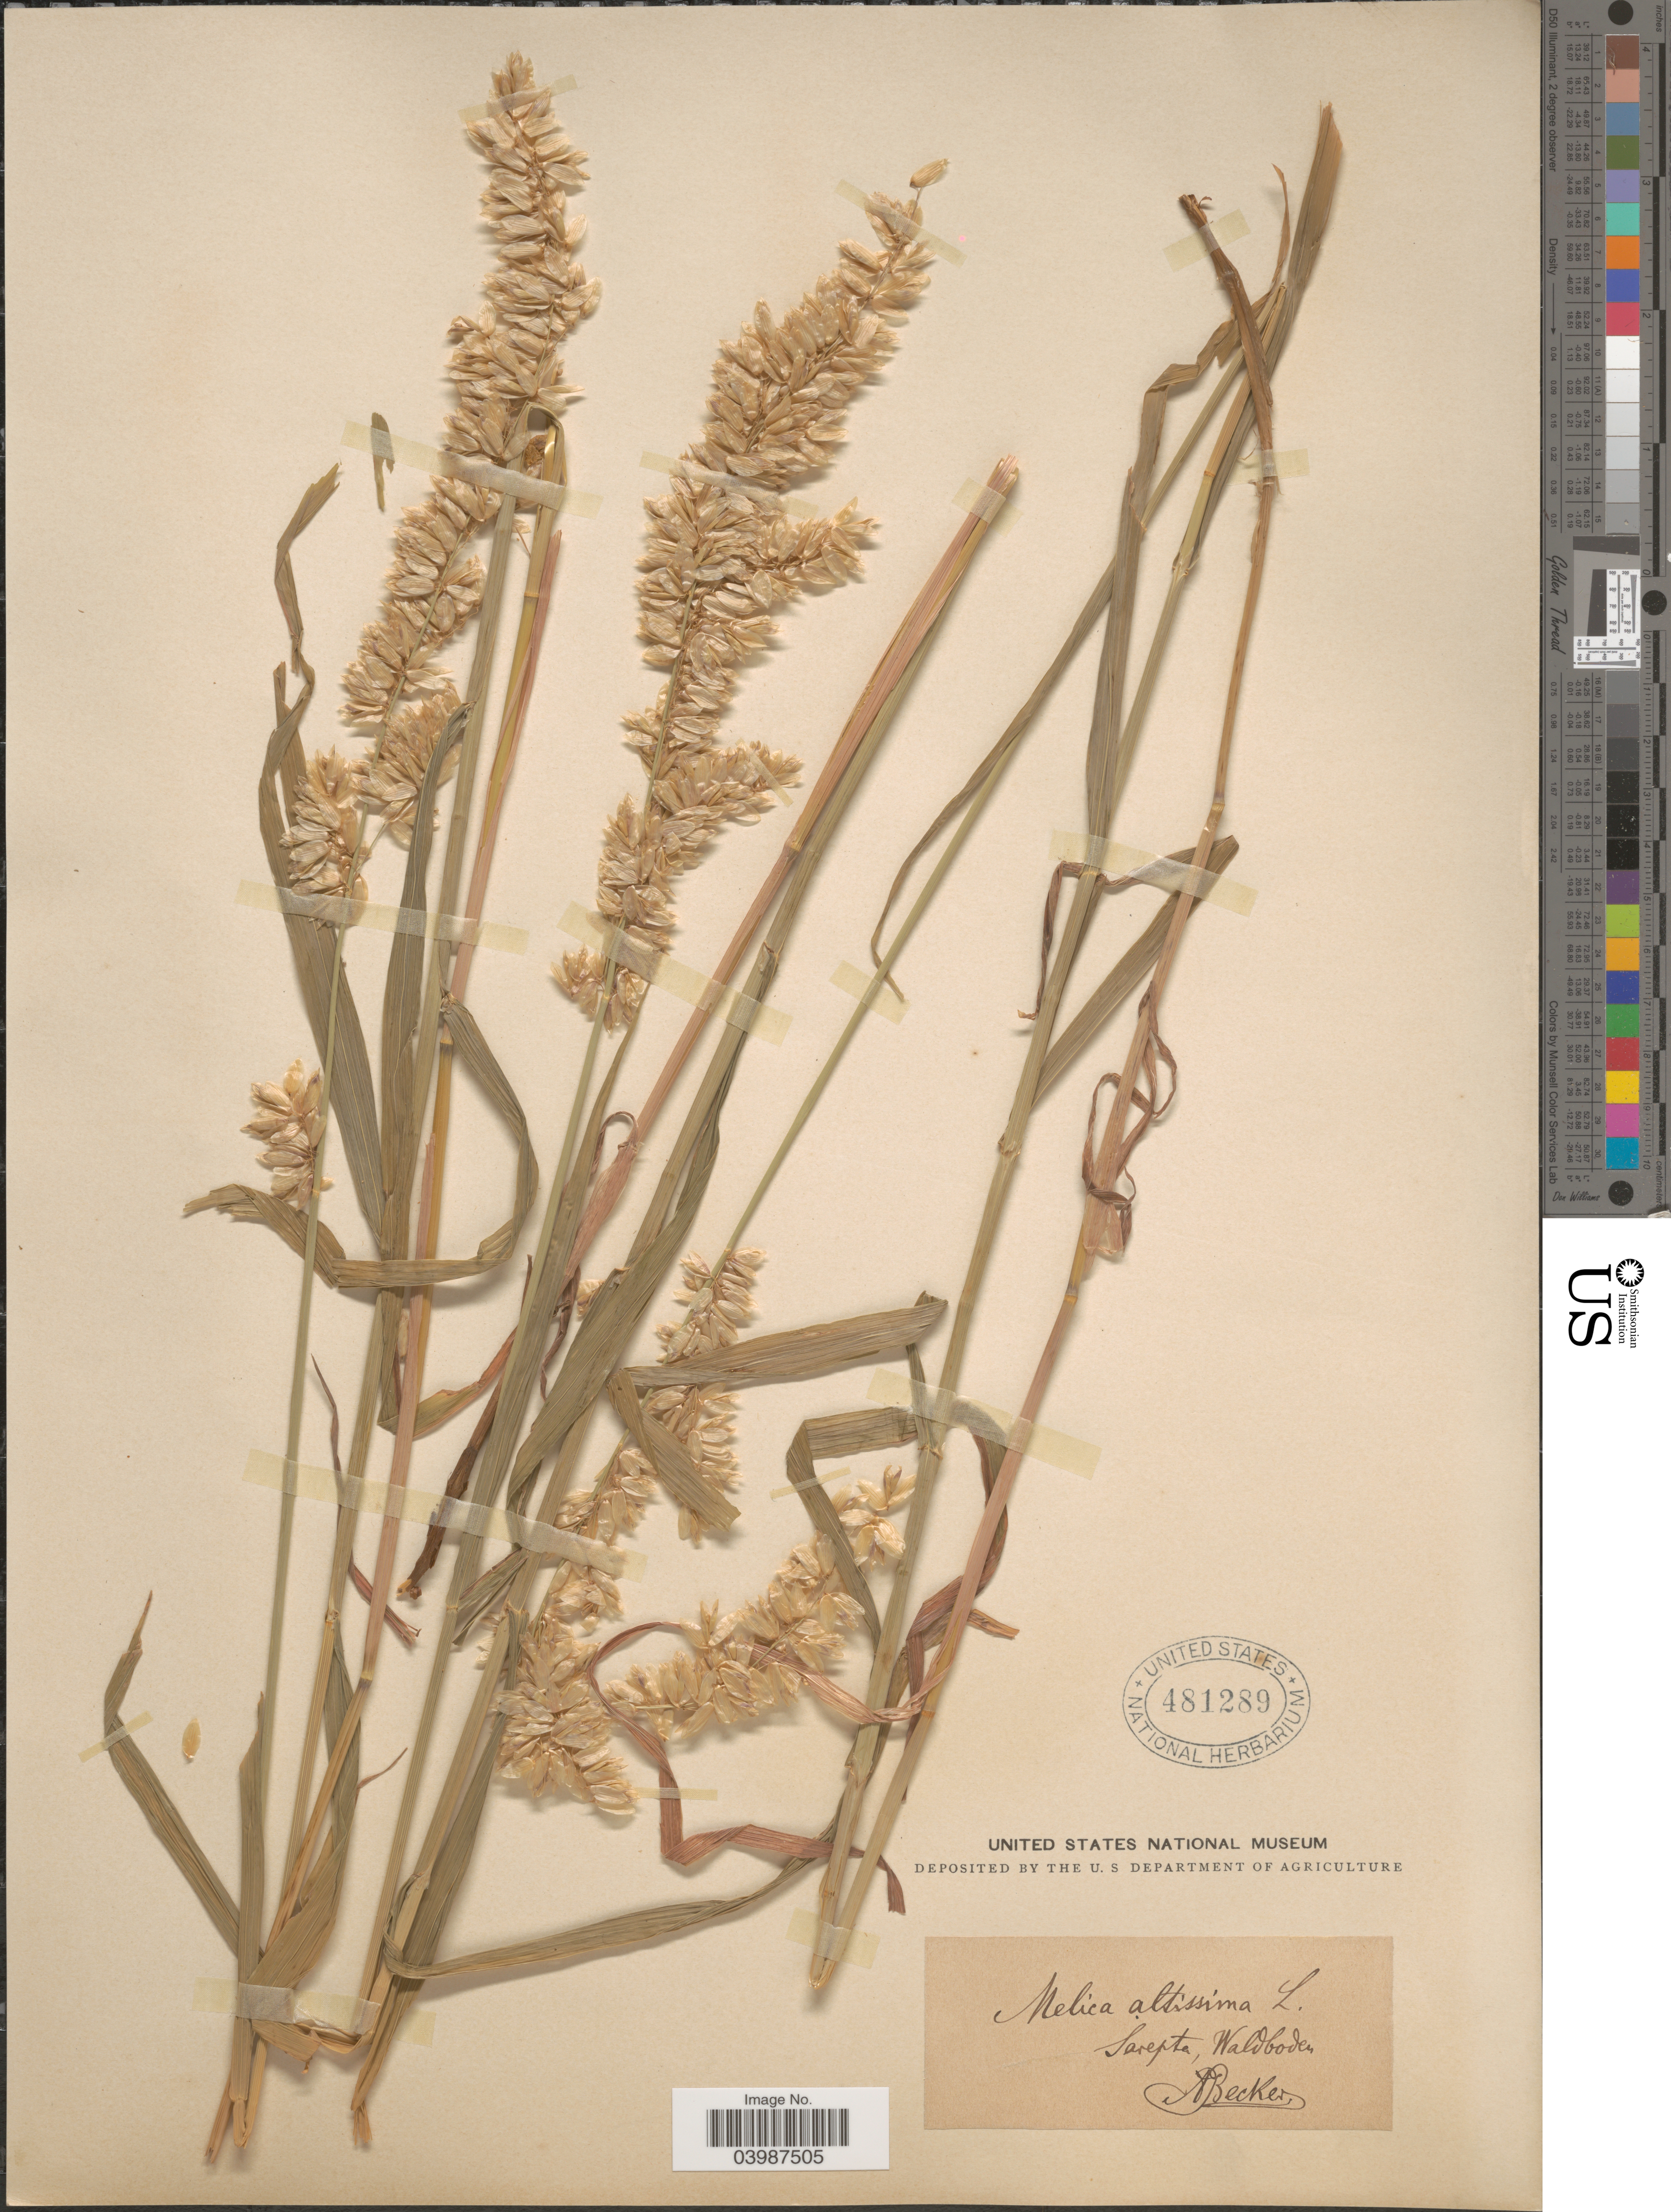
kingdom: Plantae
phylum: Tracheophyta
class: Liliopsida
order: Poales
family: Poaceae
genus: Melica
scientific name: Melica altissima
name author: L.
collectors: A. Becker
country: Russian Federation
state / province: Volgograd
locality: Sarepta, Waldboden.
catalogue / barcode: US 481289